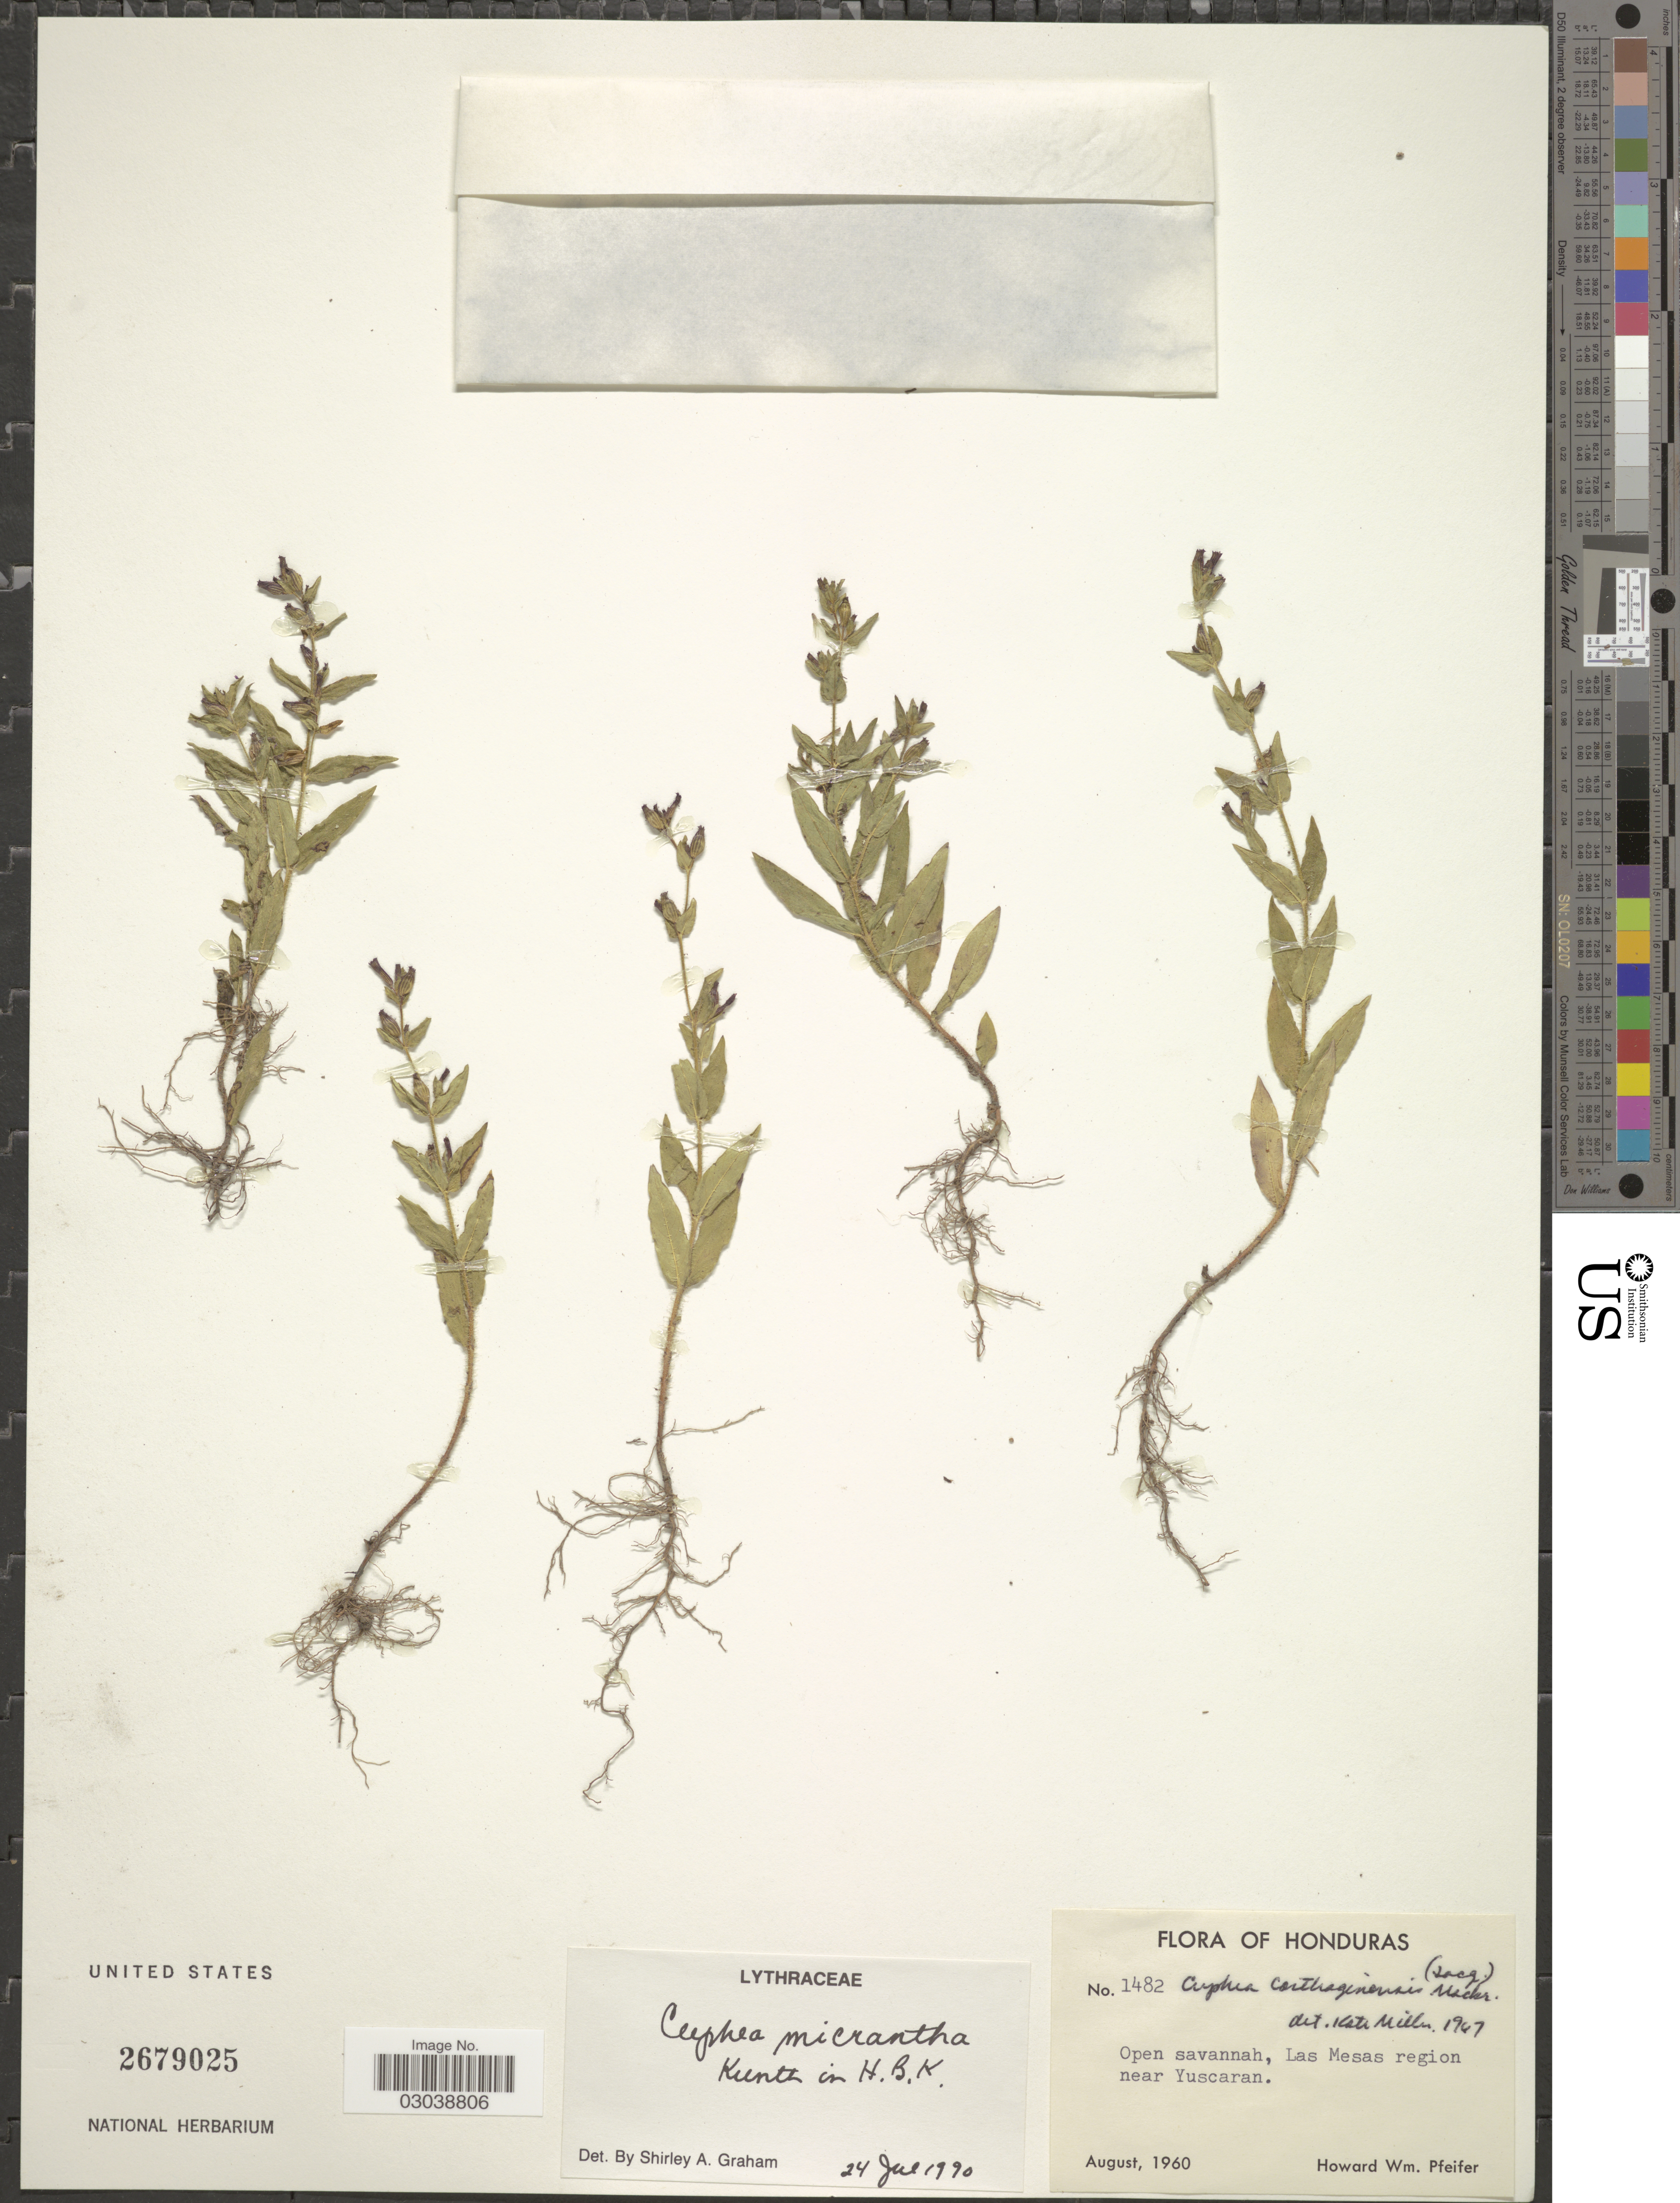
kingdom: Plantae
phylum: Tracheophyta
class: Magnoliopsida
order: Myrtales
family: Lythraceae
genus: Cuphea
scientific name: Cuphea micrantha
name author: Kunth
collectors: H. W. Pfeifer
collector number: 1482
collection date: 1960-08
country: Honduras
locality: Open savannah, Las Mesas region near Yuscaran.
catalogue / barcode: US 2679025